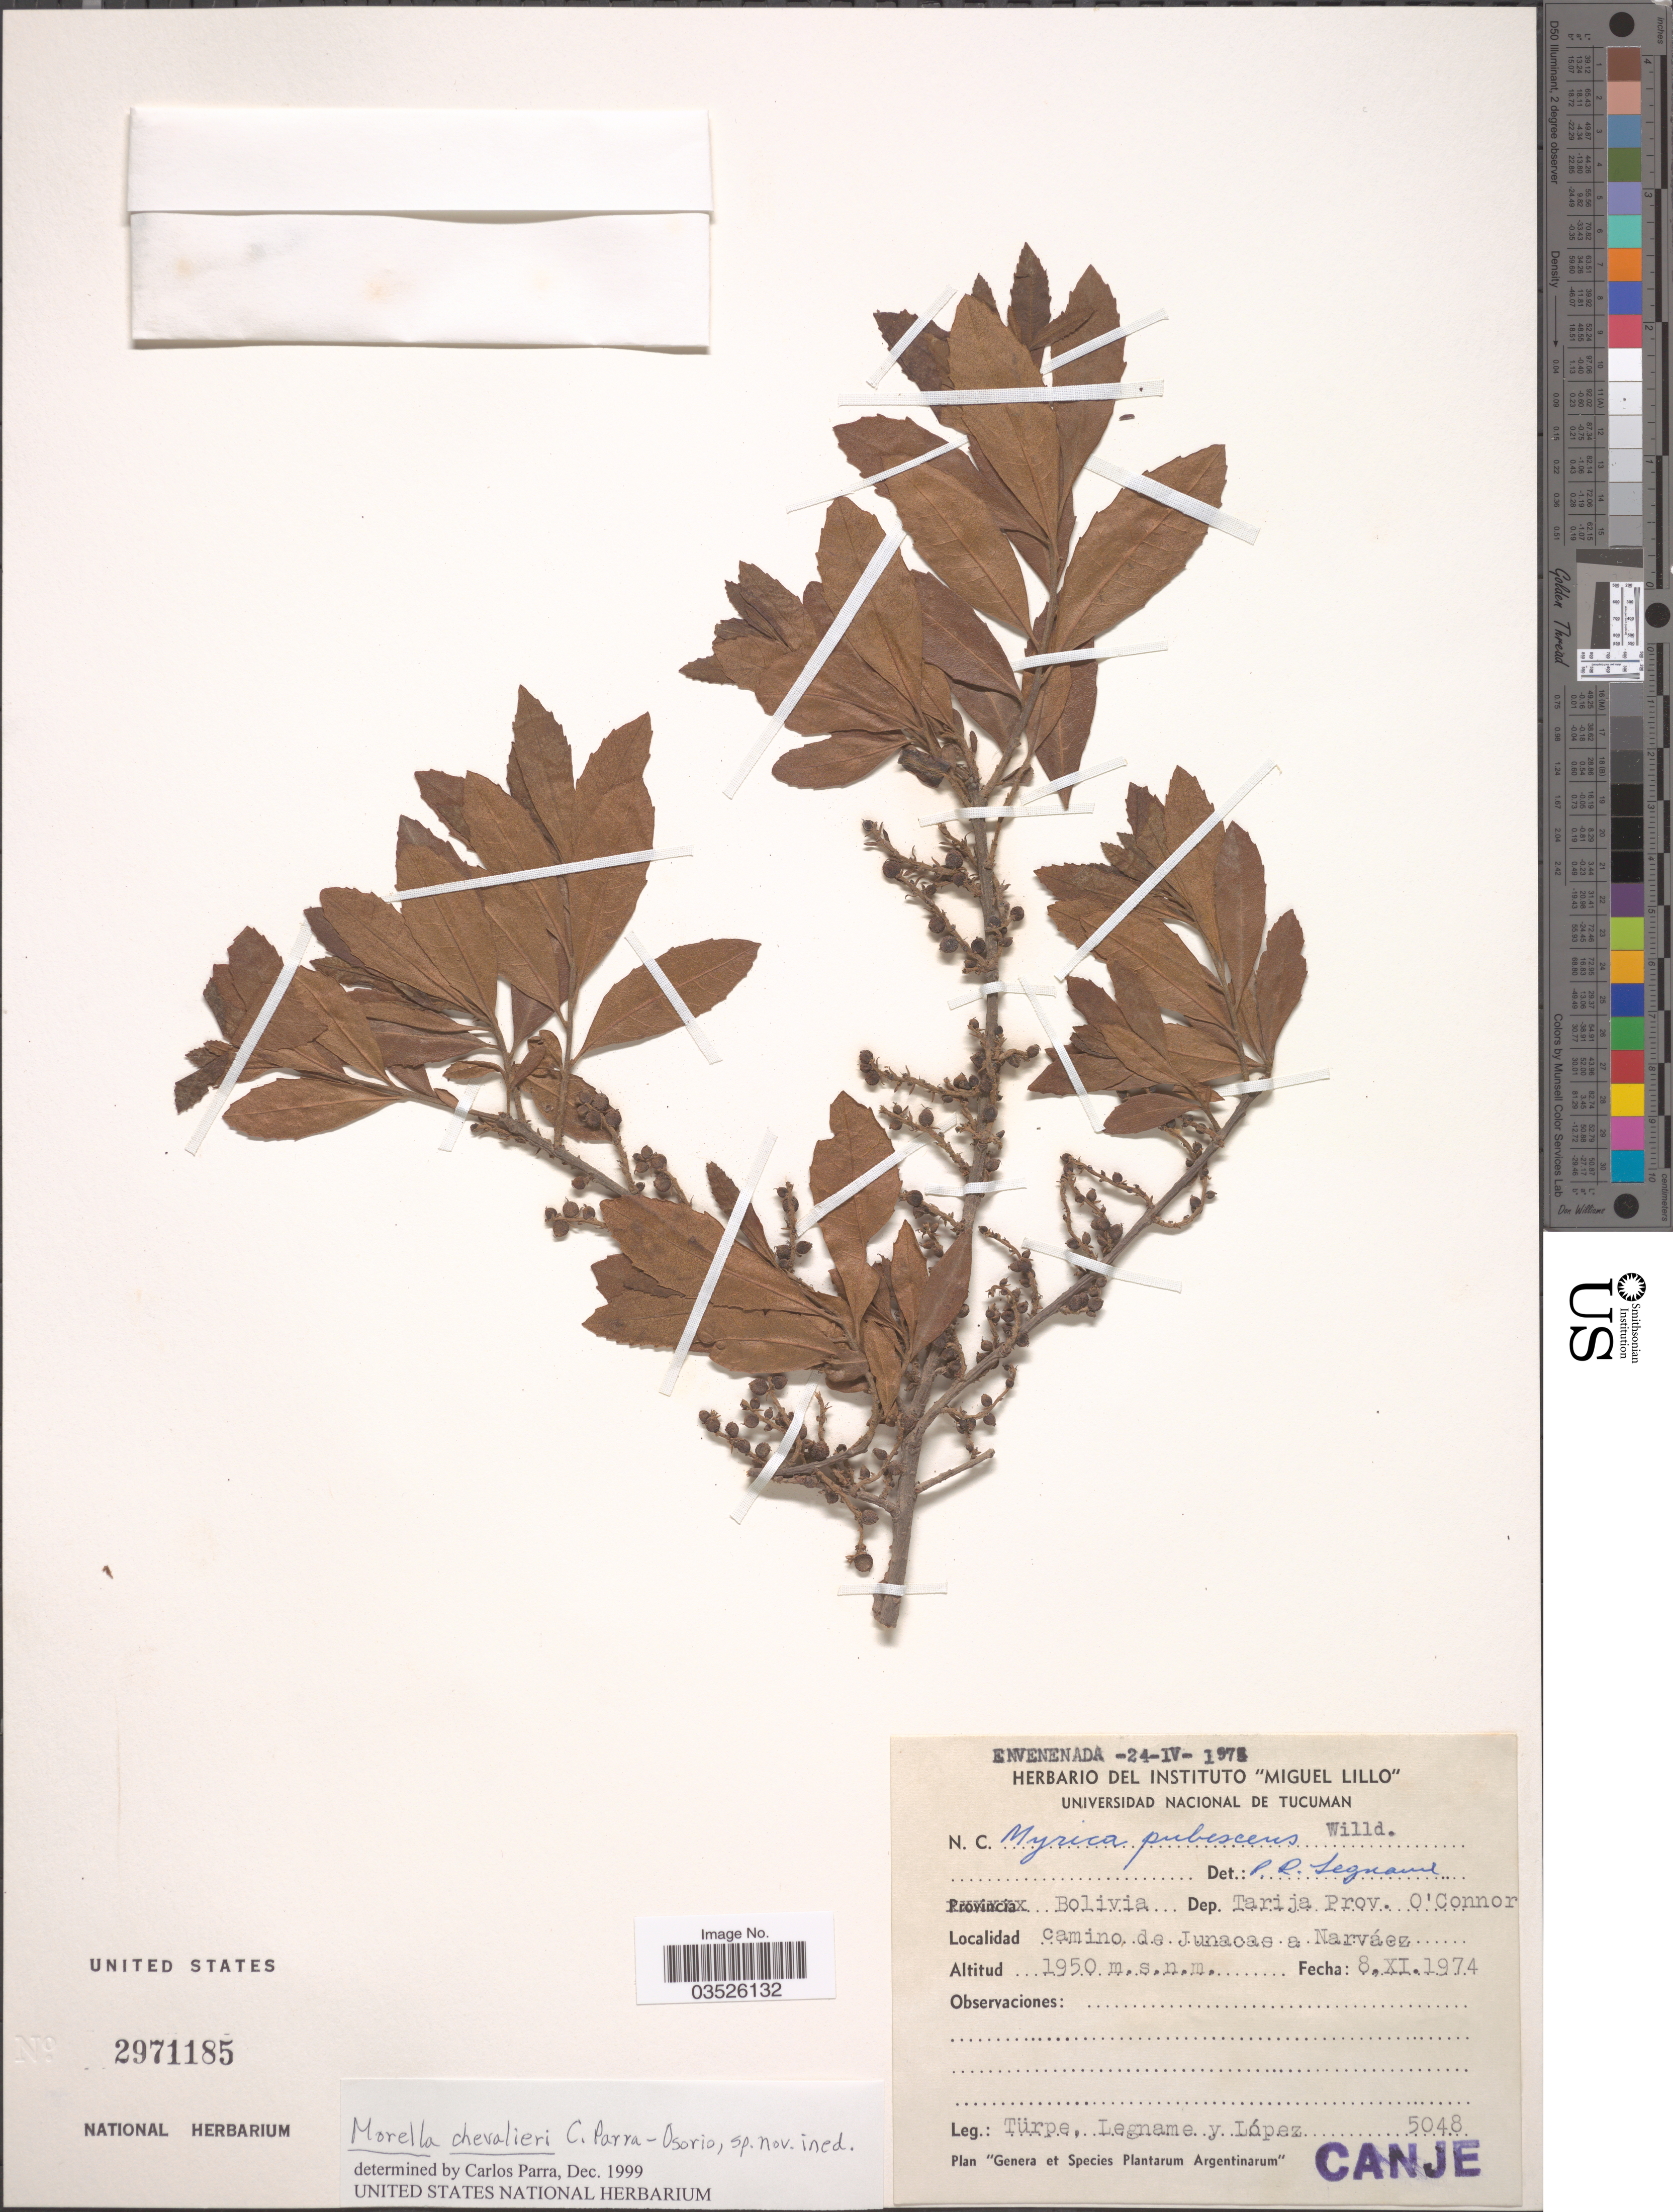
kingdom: Plantae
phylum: Tracheophyta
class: Magnoliopsida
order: Fagales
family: Myricaceae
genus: Morella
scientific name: Morella chevalieri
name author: Parra-Os.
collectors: Türpe, -. Legname & Lopez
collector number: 5048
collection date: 1974-11-08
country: Bolivia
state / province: Tarija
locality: Dep. Tarija Prov. O'Connor, camino de Junacas a Narváez.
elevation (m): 1950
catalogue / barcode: US 2971185